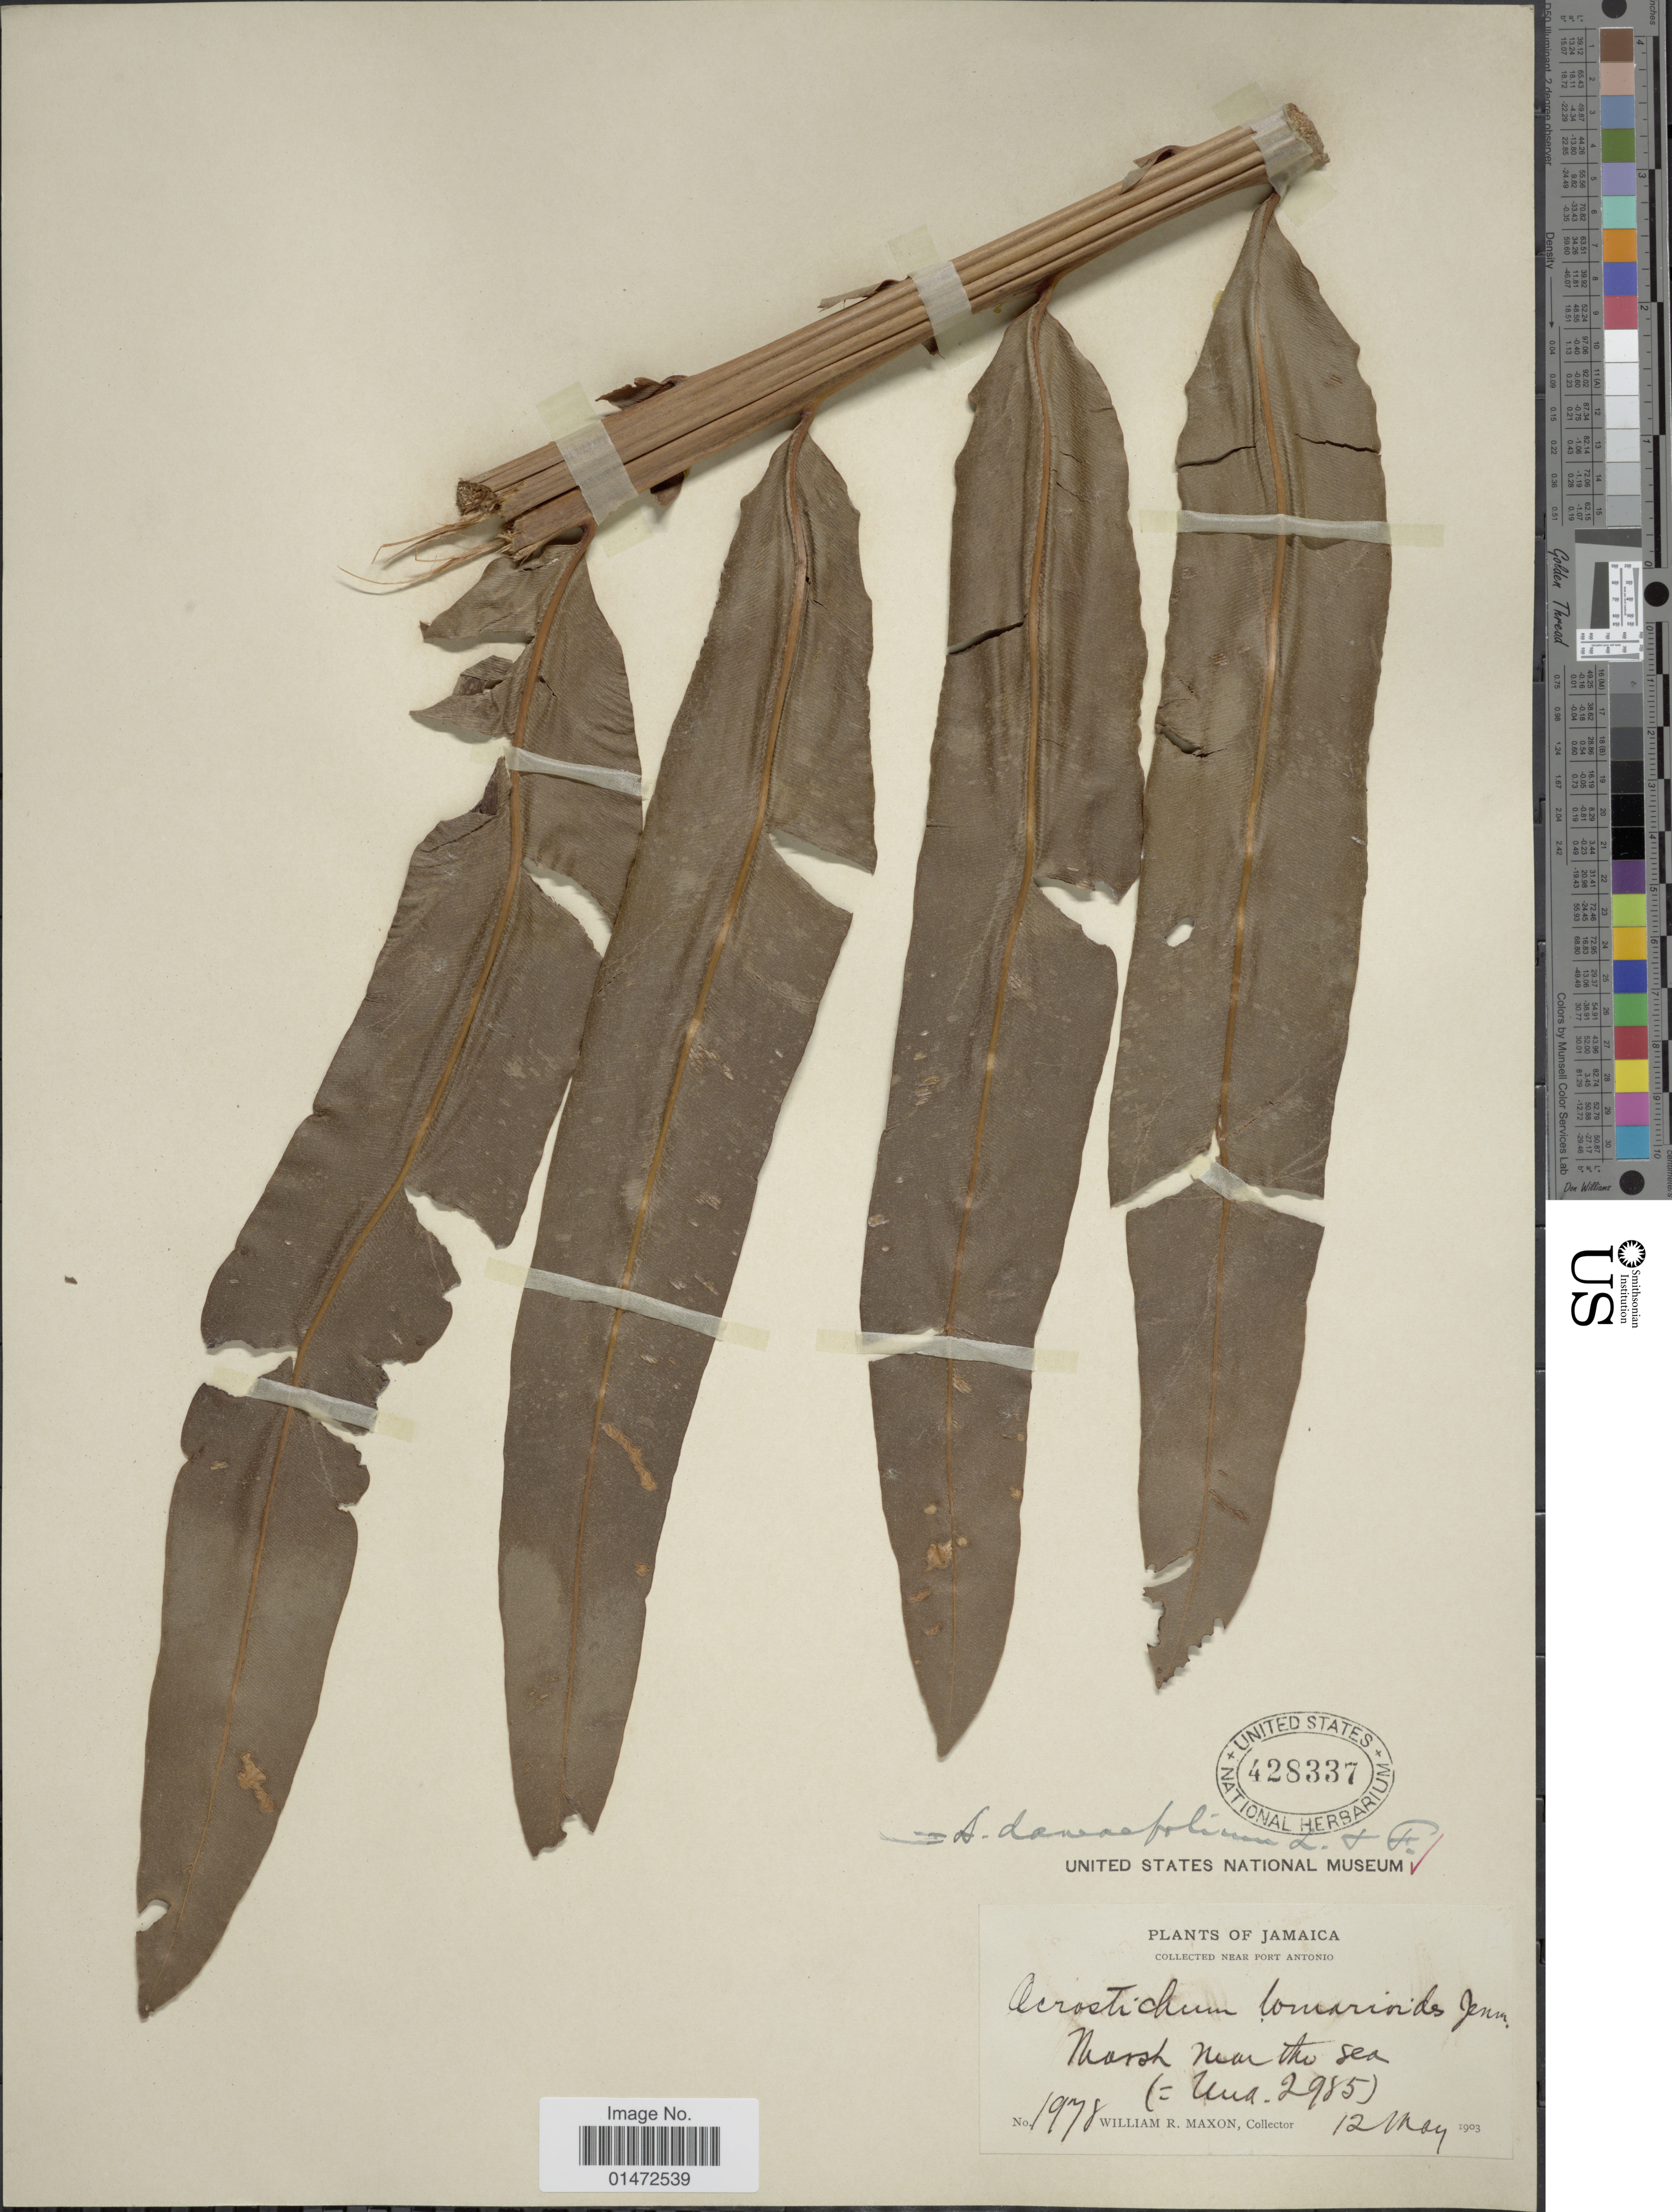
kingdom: Plantae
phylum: Tracheophyta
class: Polypodiopsida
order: Polypodiales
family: Pteridaceae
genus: Acrostichum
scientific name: Acrostichum danaeifolium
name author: Langsd. & Fisch.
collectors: W. R. Maxon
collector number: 1978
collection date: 1903-05-12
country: Jamaica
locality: Near Port Antonio. Marsh near the sea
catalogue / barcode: US 428337